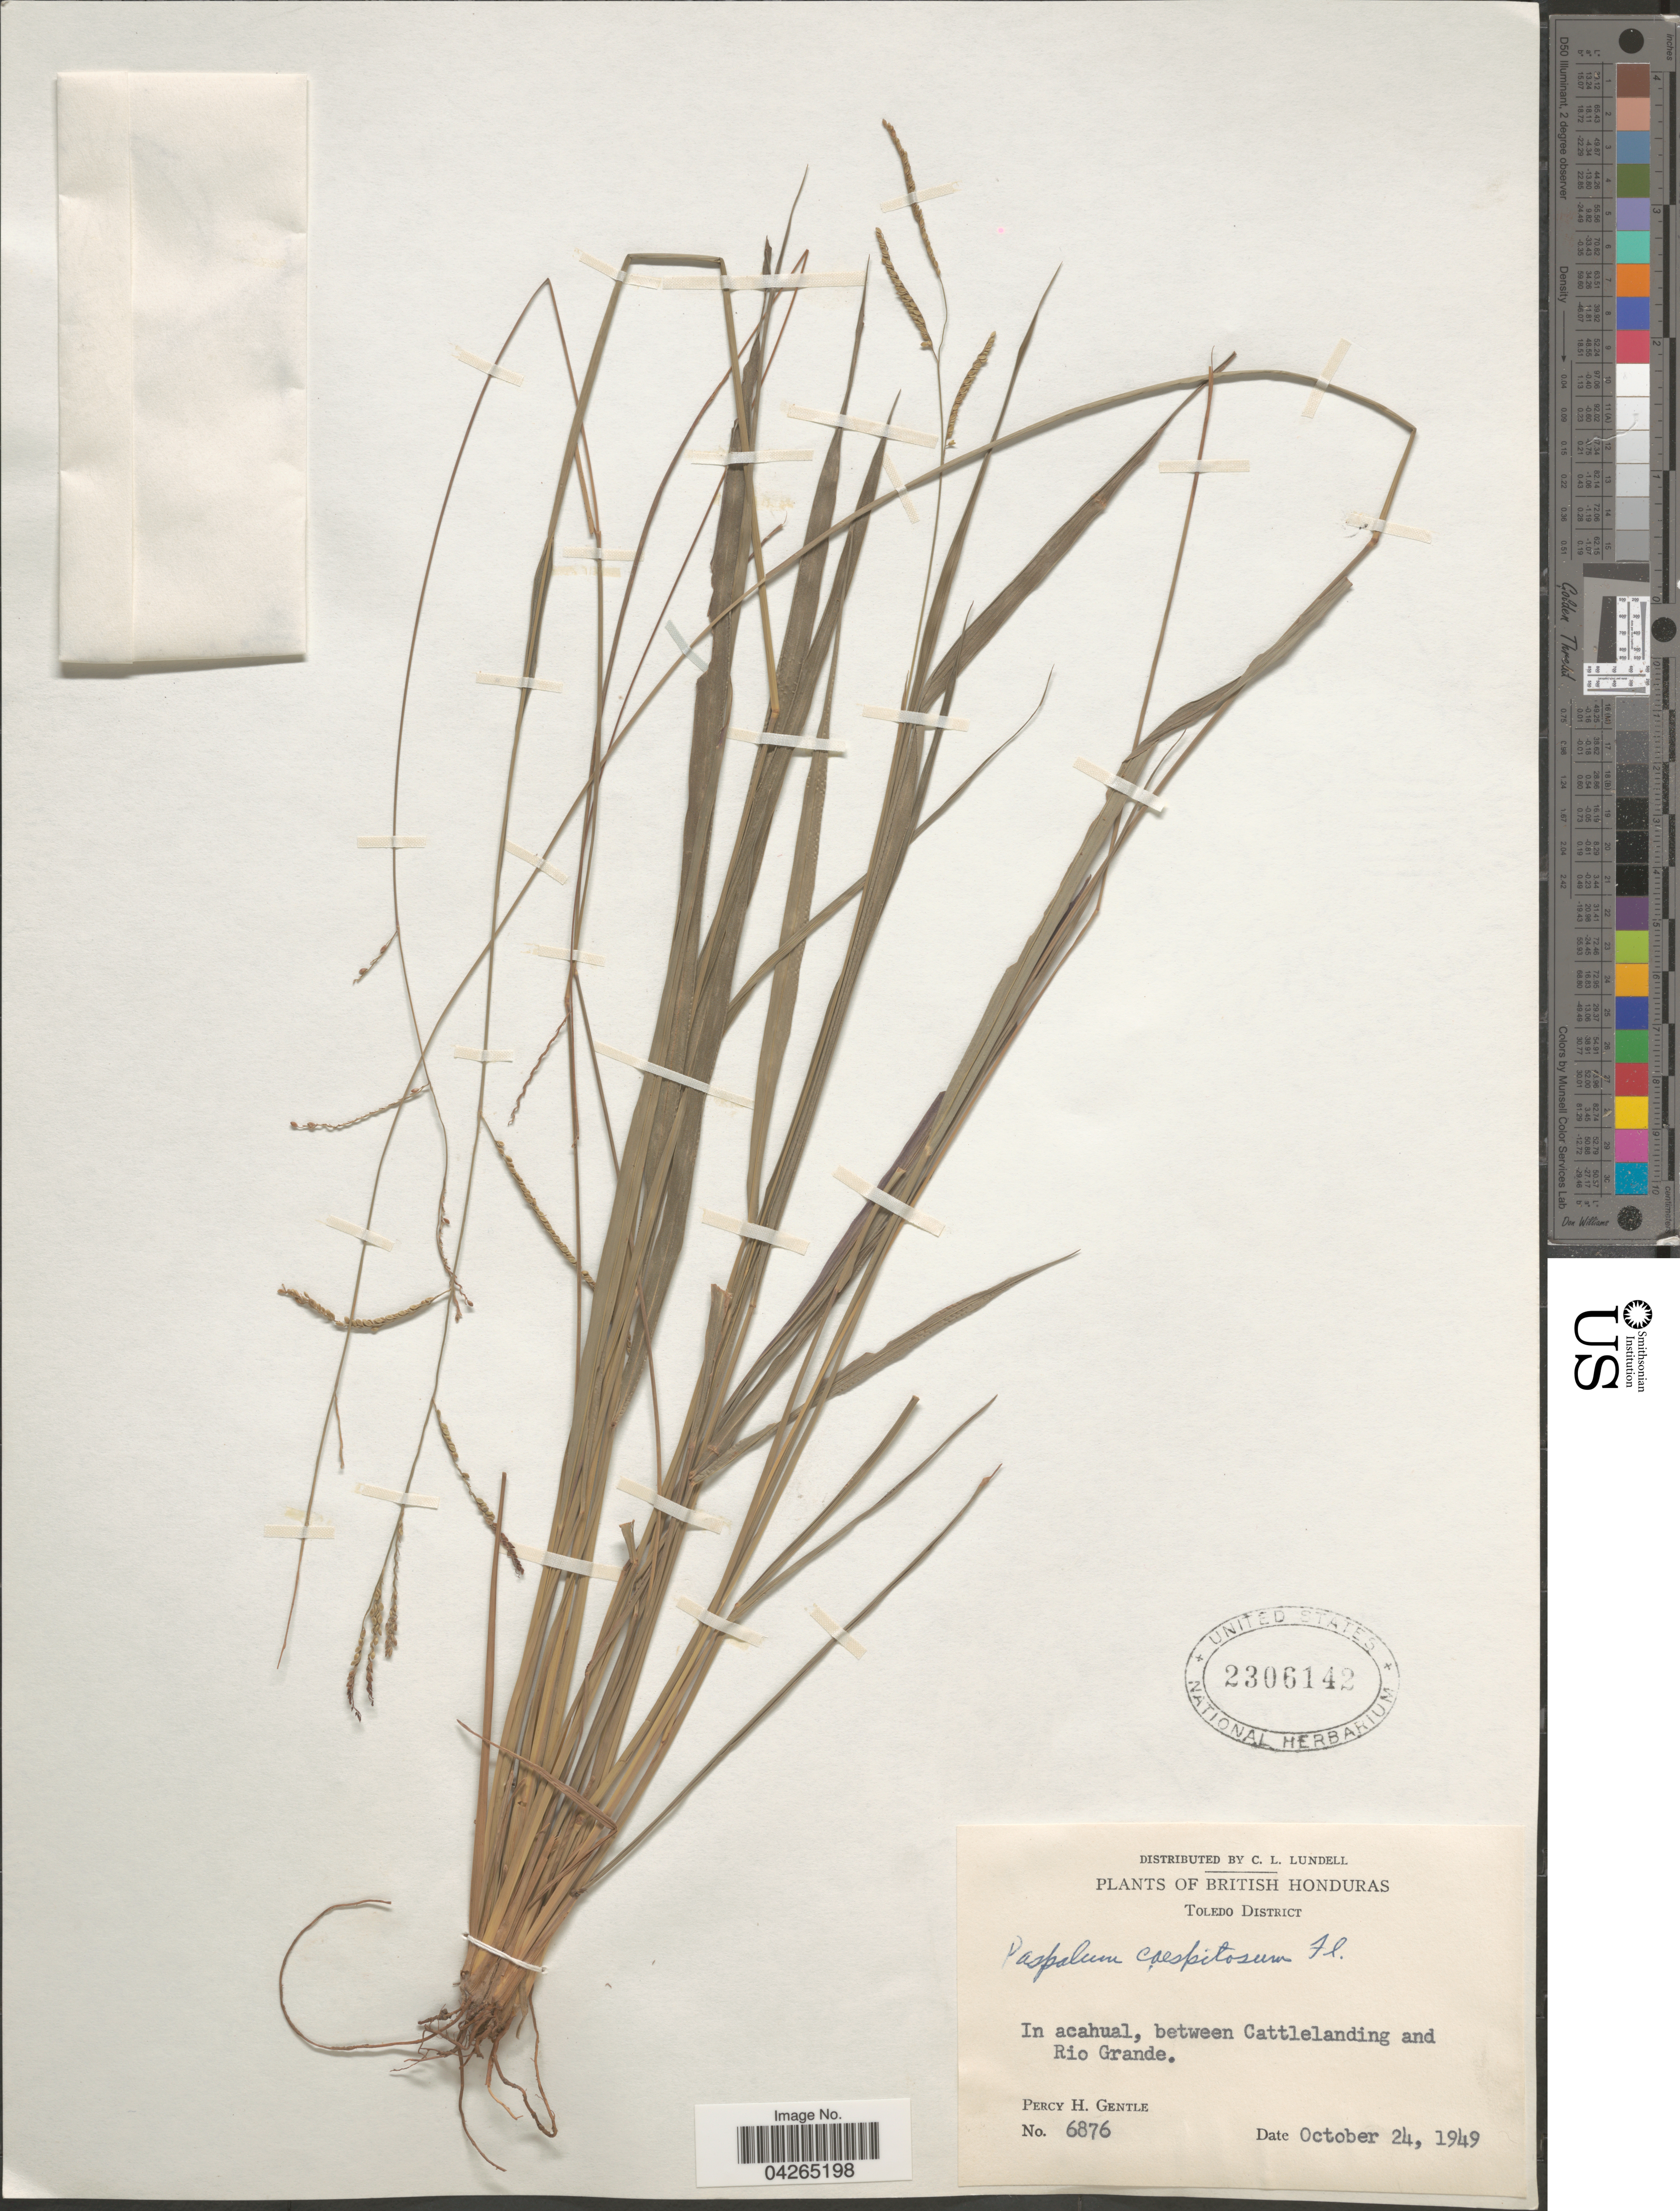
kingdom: Plantae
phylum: Tracheophyta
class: Liliopsida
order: Poales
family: Poaceae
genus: Paspalum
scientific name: Paspalum caespitosum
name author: Flüggé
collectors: P. H. Gentle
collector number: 6876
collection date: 1949-10-24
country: Belize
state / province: Toledo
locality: British Honduras. Toledo District. In acahuel, between Cattlelanding and Rio Grande.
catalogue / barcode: US 2306142